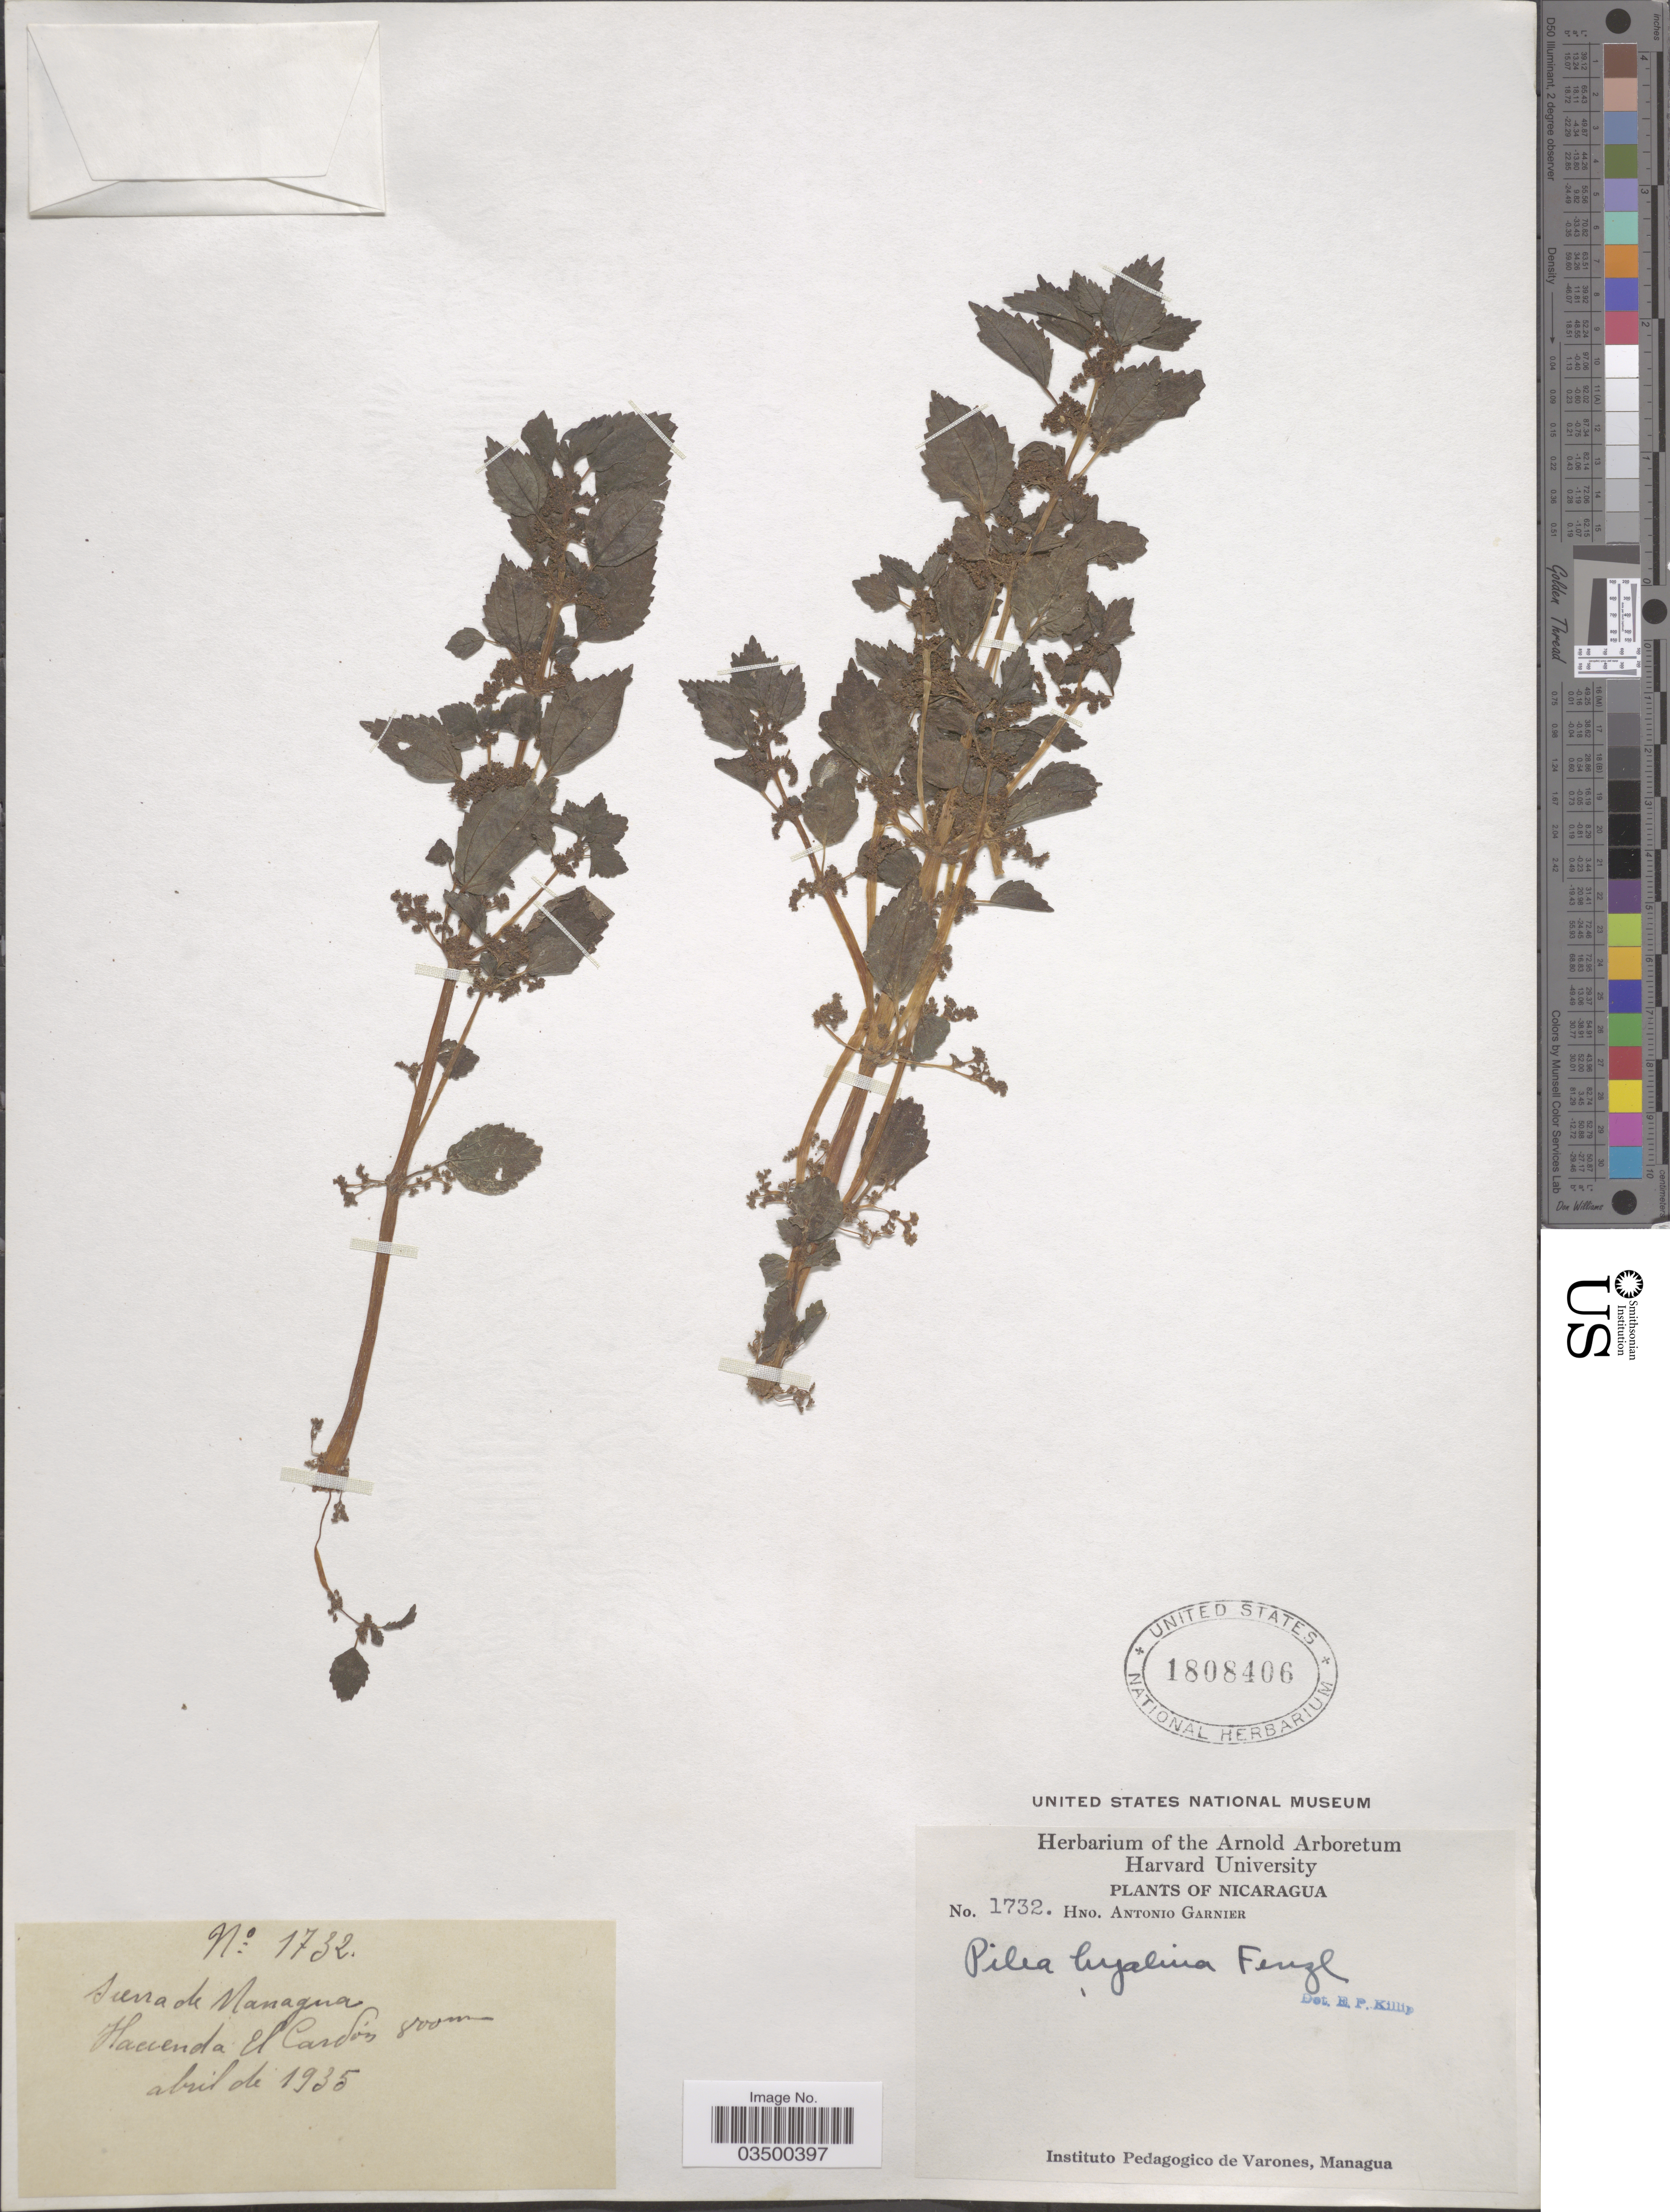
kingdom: Plantae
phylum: Tracheophyta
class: Magnoliopsida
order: Rosales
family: Urticaceae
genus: Pilea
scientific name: Pilea hyalina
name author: Fenzl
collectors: Bro. A. Garnier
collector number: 1732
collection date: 1935-04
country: Nicaragua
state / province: Managua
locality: Sierra de Managua. Hacienda El Cardón.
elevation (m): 800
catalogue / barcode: US 1808406